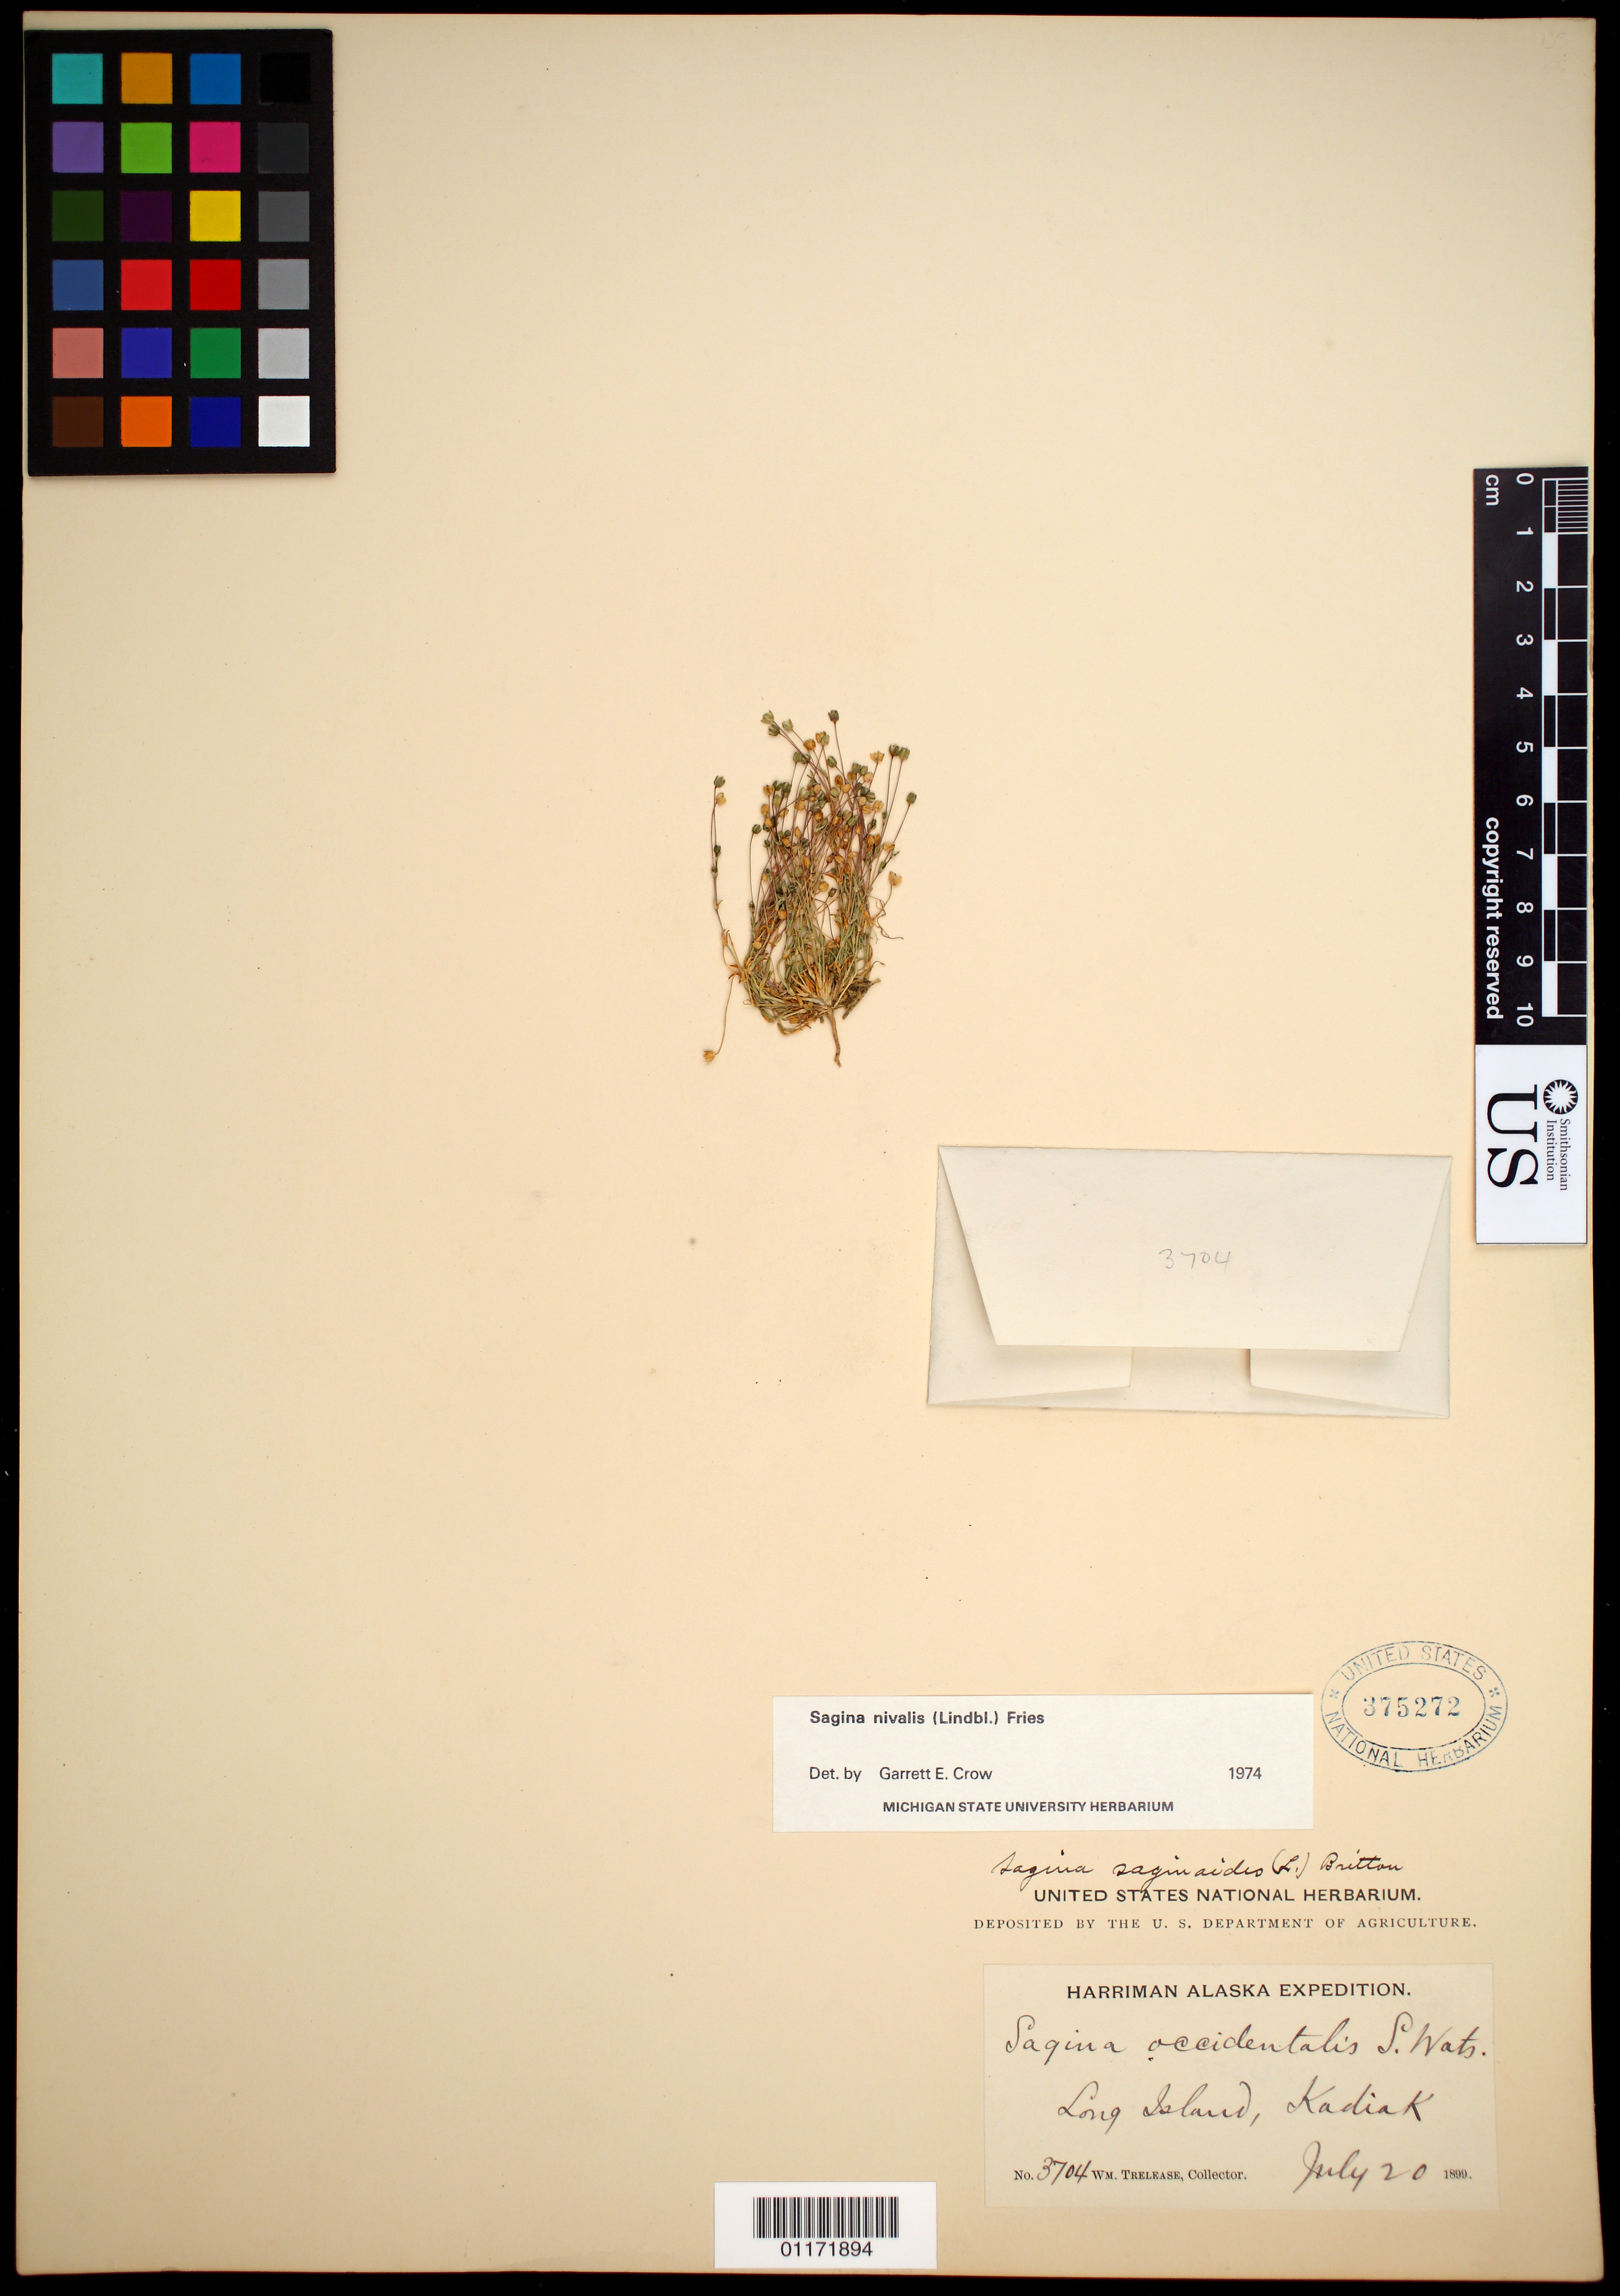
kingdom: Plantae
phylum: Tracheophyta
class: Magnoliopsida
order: Caryophyllales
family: Caryophyllaceae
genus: Sagina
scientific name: Sagina nivalis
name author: (Lindblom) Fr.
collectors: W. Trelease & D. Saunders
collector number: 3704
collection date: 1899-07-20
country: United States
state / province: Alaska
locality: Kodiak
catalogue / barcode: US 375272